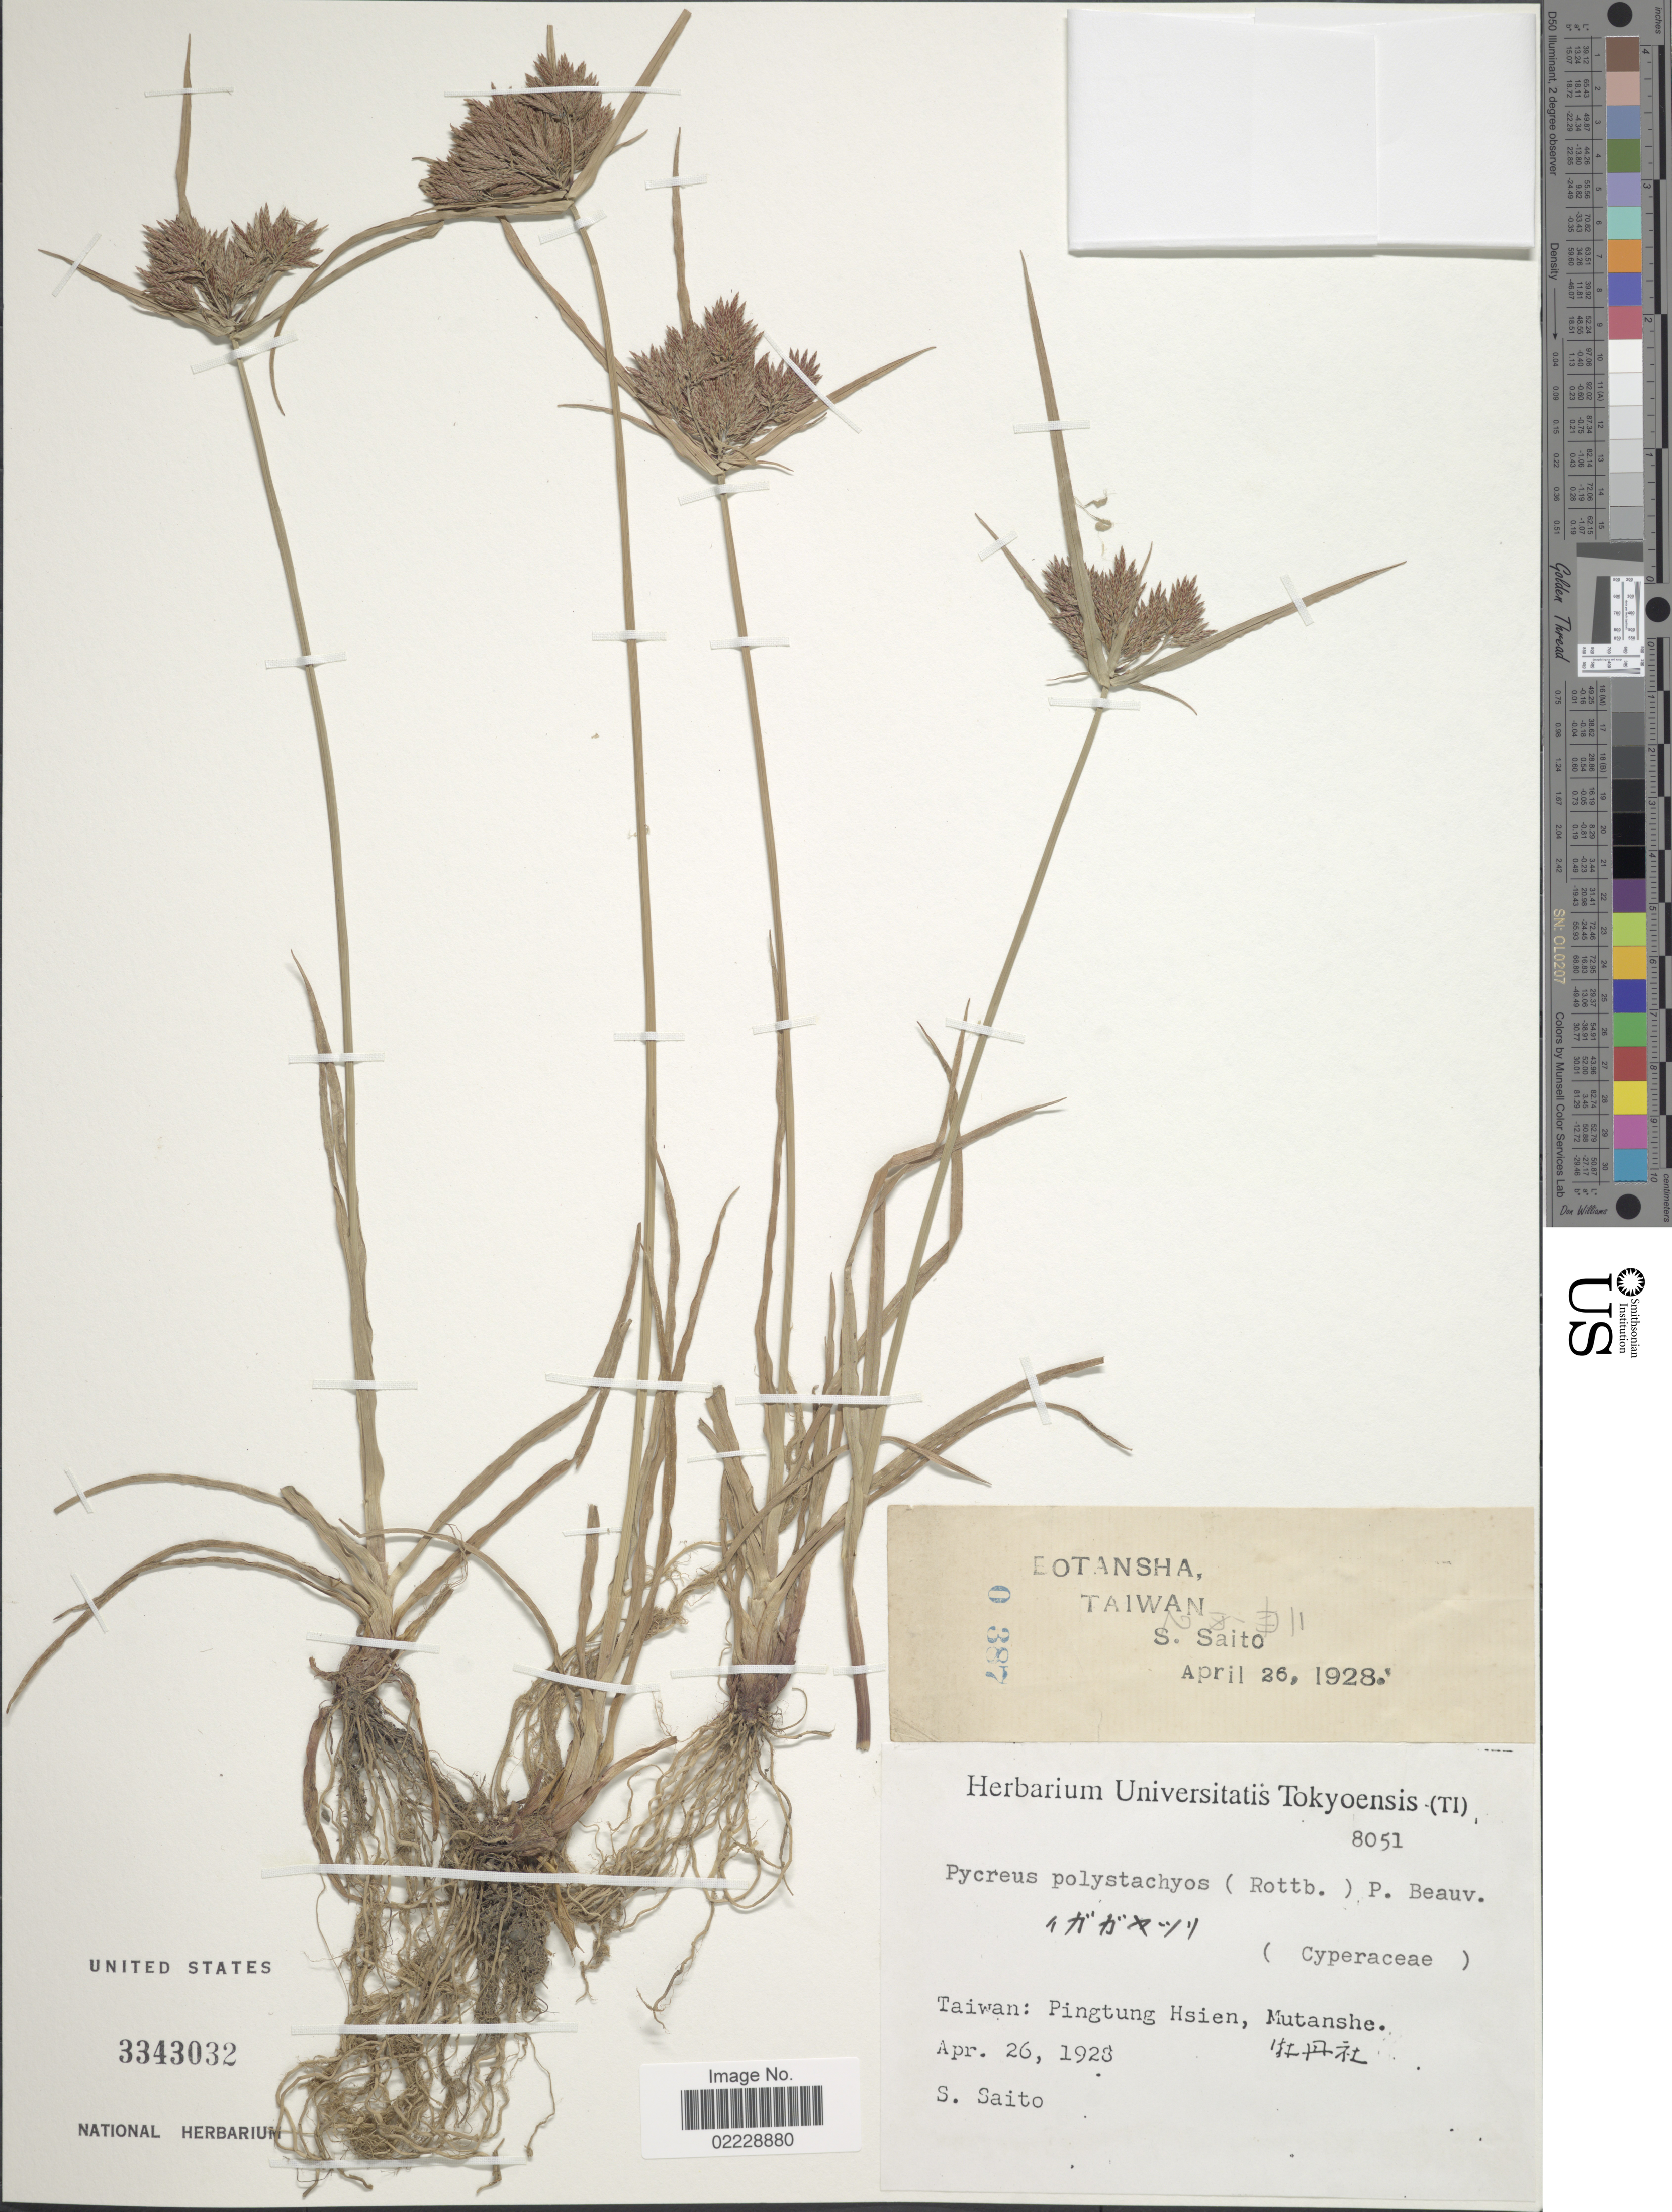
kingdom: Plantae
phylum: Tracheophyta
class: Liliopsida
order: Poales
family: Cyperaceae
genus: Cyperus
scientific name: Cyperus polystachyos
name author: Rottb.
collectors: S. Saito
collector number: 8051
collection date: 1928-04-26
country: Taiwan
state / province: Pingtung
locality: Taiwan: Pingtung; Mudan Township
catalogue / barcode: US 3343032